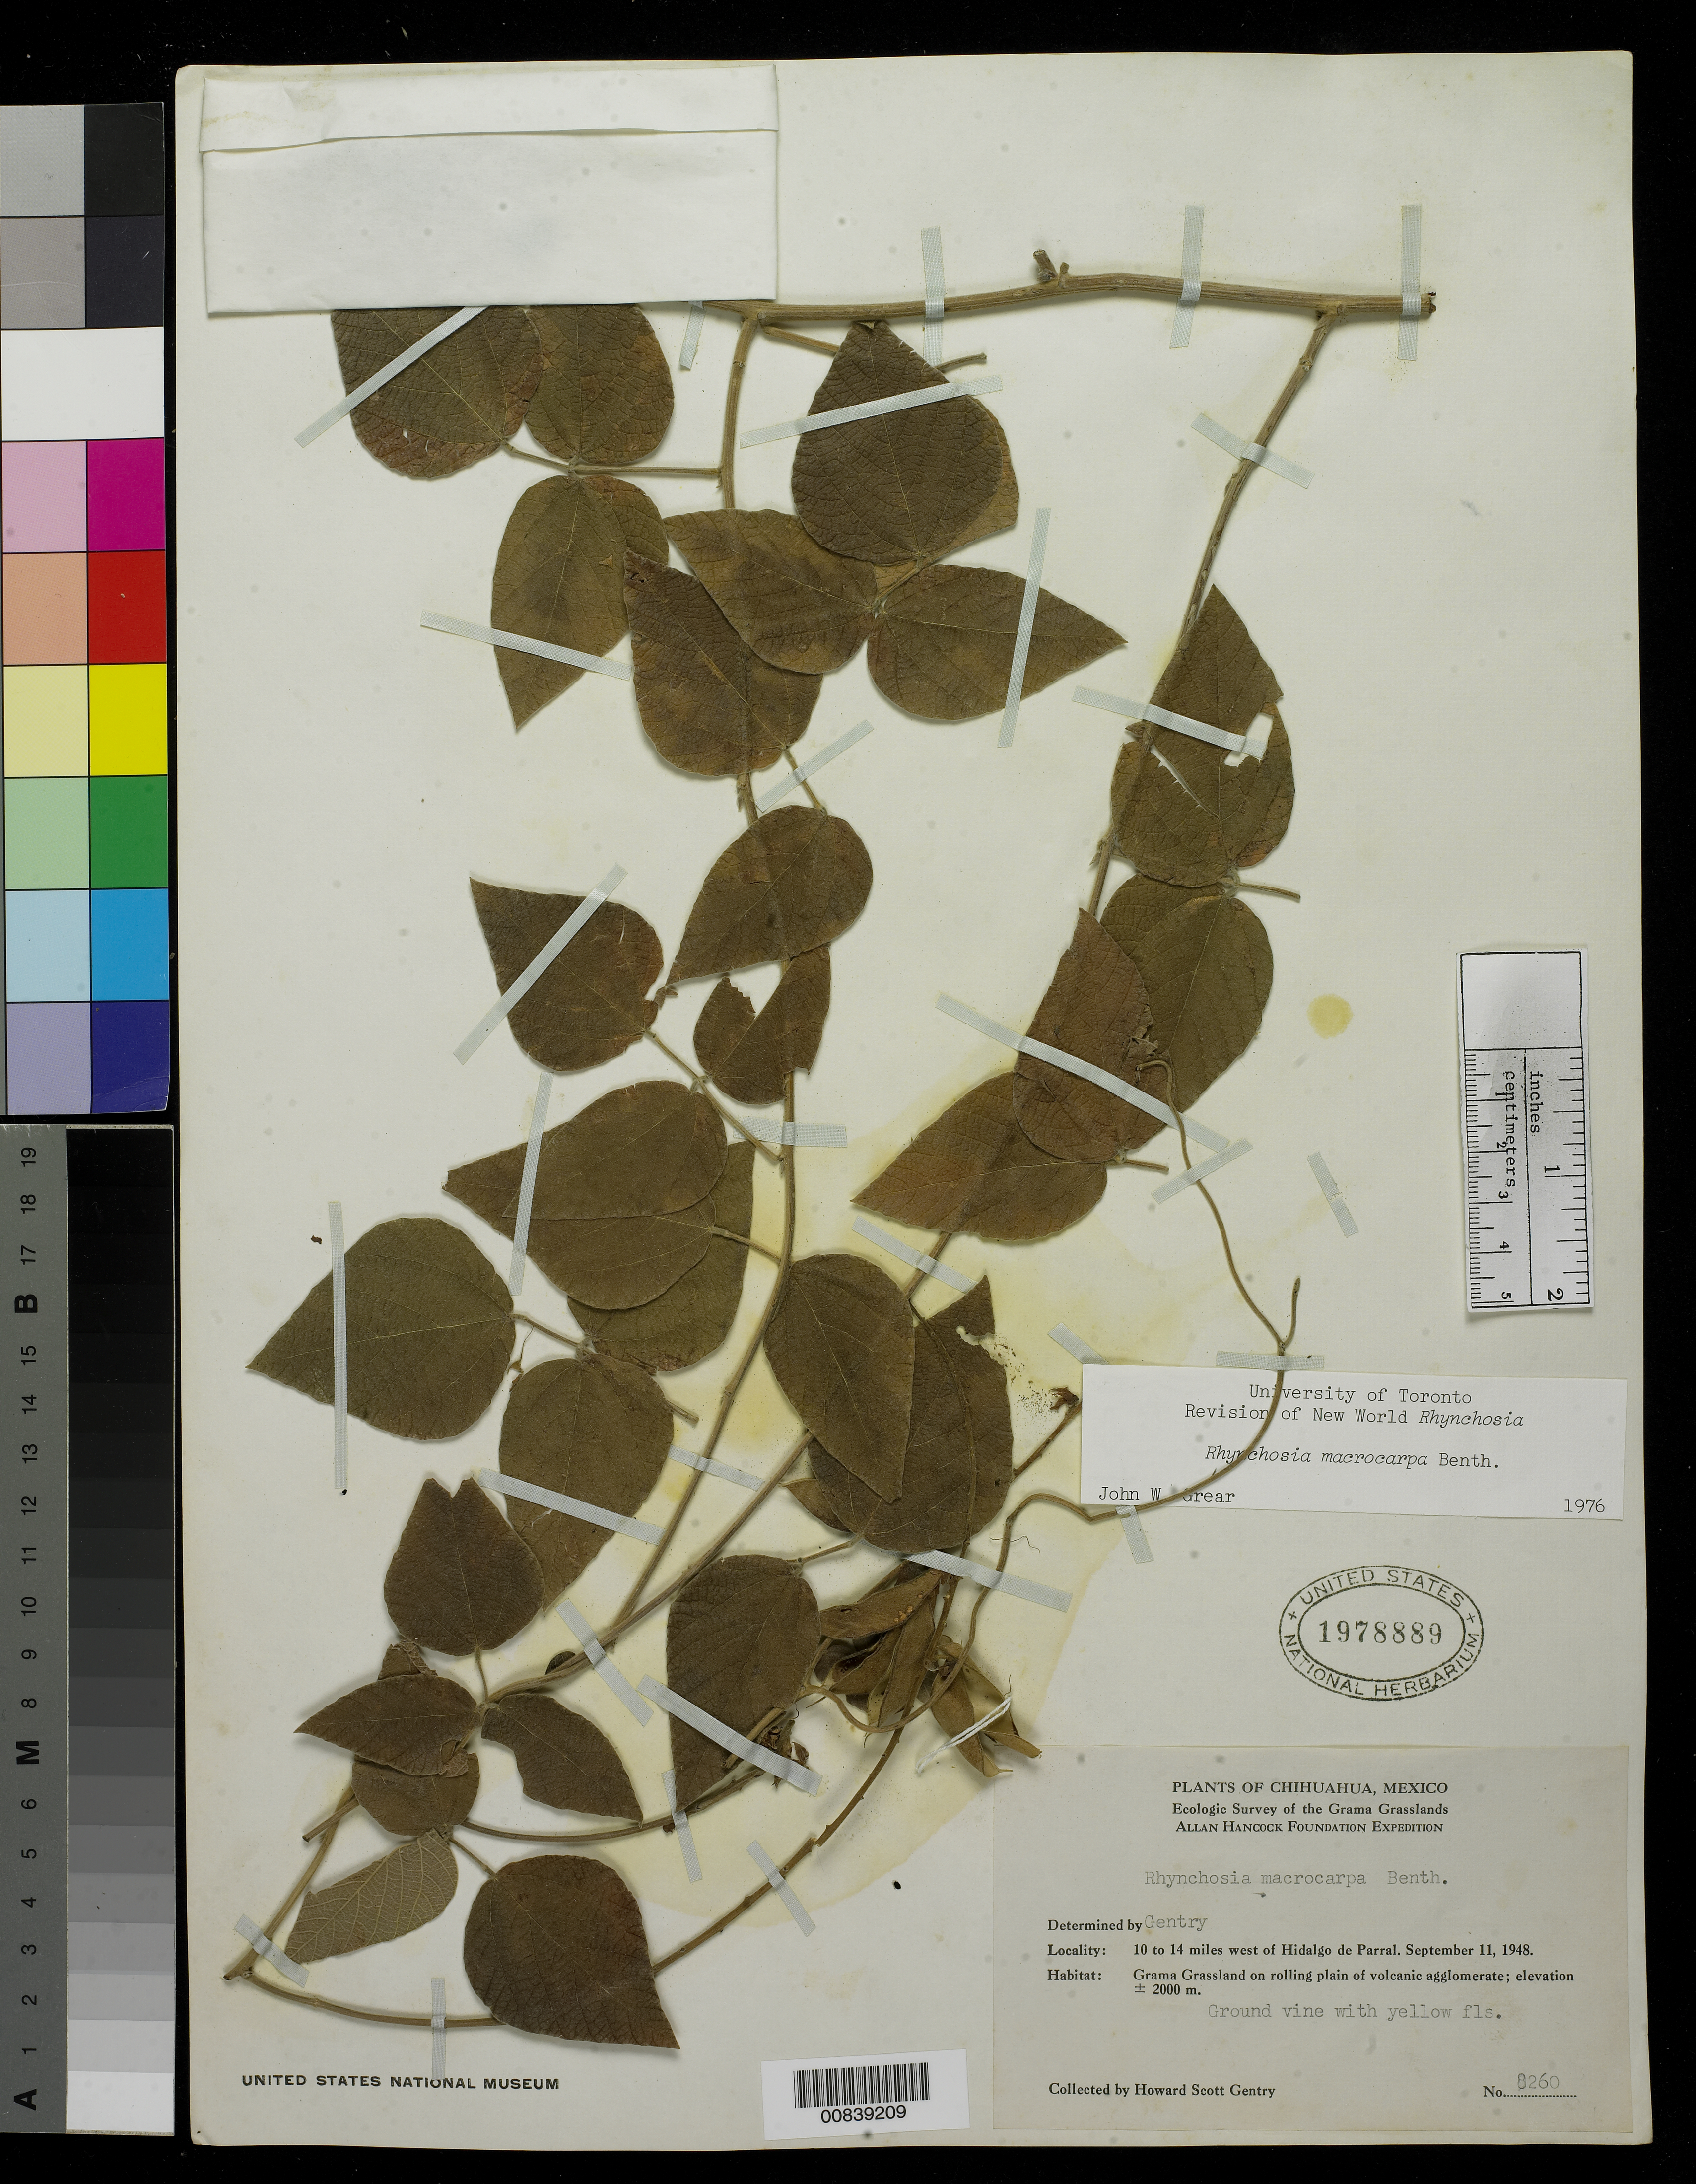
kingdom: Plantae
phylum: Tracheophyta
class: Magnoliopsida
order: Fabales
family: Fabaceae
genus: Rhynchosia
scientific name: Rhynchosia macrocarpa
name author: Benth.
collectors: M. E. Jones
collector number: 8260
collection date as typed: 11 Sep 1948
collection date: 1948-09-11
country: Mexico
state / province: Chihuahua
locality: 10 to 14 miles west of Hidalgo de Parral.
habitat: Grama Grassland on rolling plain of volcanic agglomerate.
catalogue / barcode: US 1978889